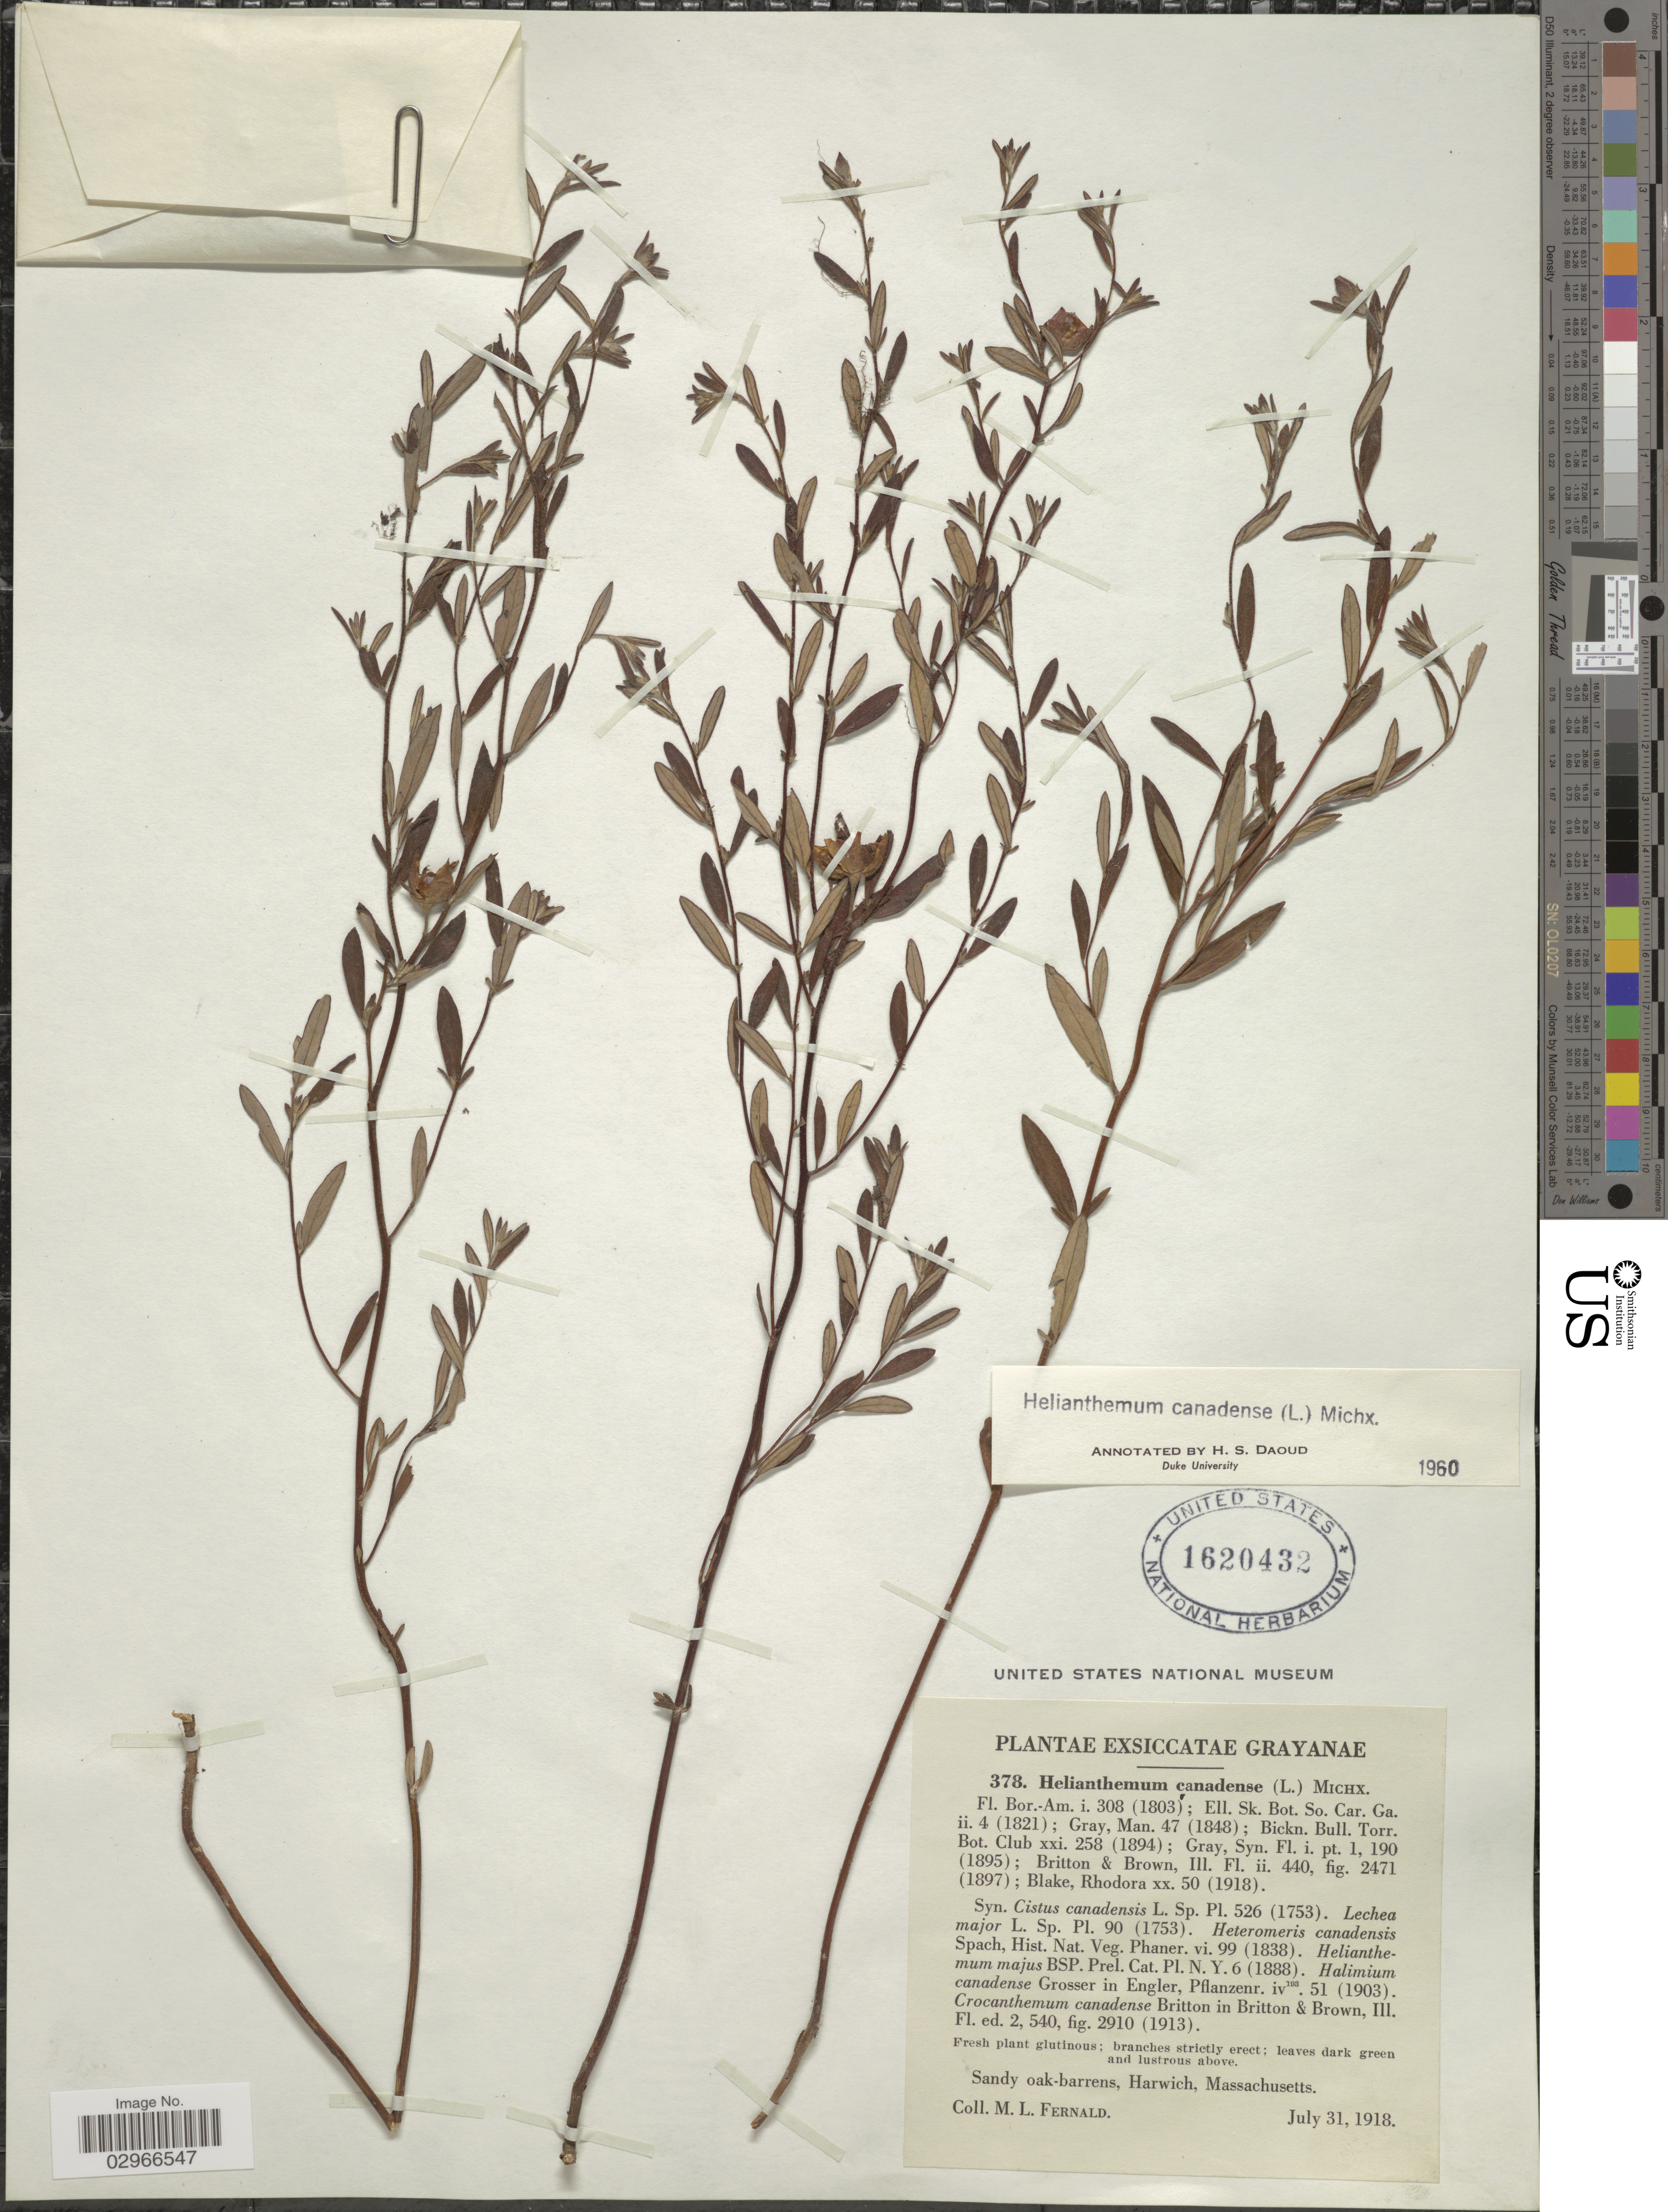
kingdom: Plantae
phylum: Tracheophyta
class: Magnoliopsida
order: Malvales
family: Cistaceae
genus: Helianthemum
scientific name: Helianthemum canadense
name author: (L.) Michx.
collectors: M. L. Fernald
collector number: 378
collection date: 1918-07-31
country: United States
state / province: Massachusetts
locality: Grayanae. Harwich.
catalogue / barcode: US 1620432